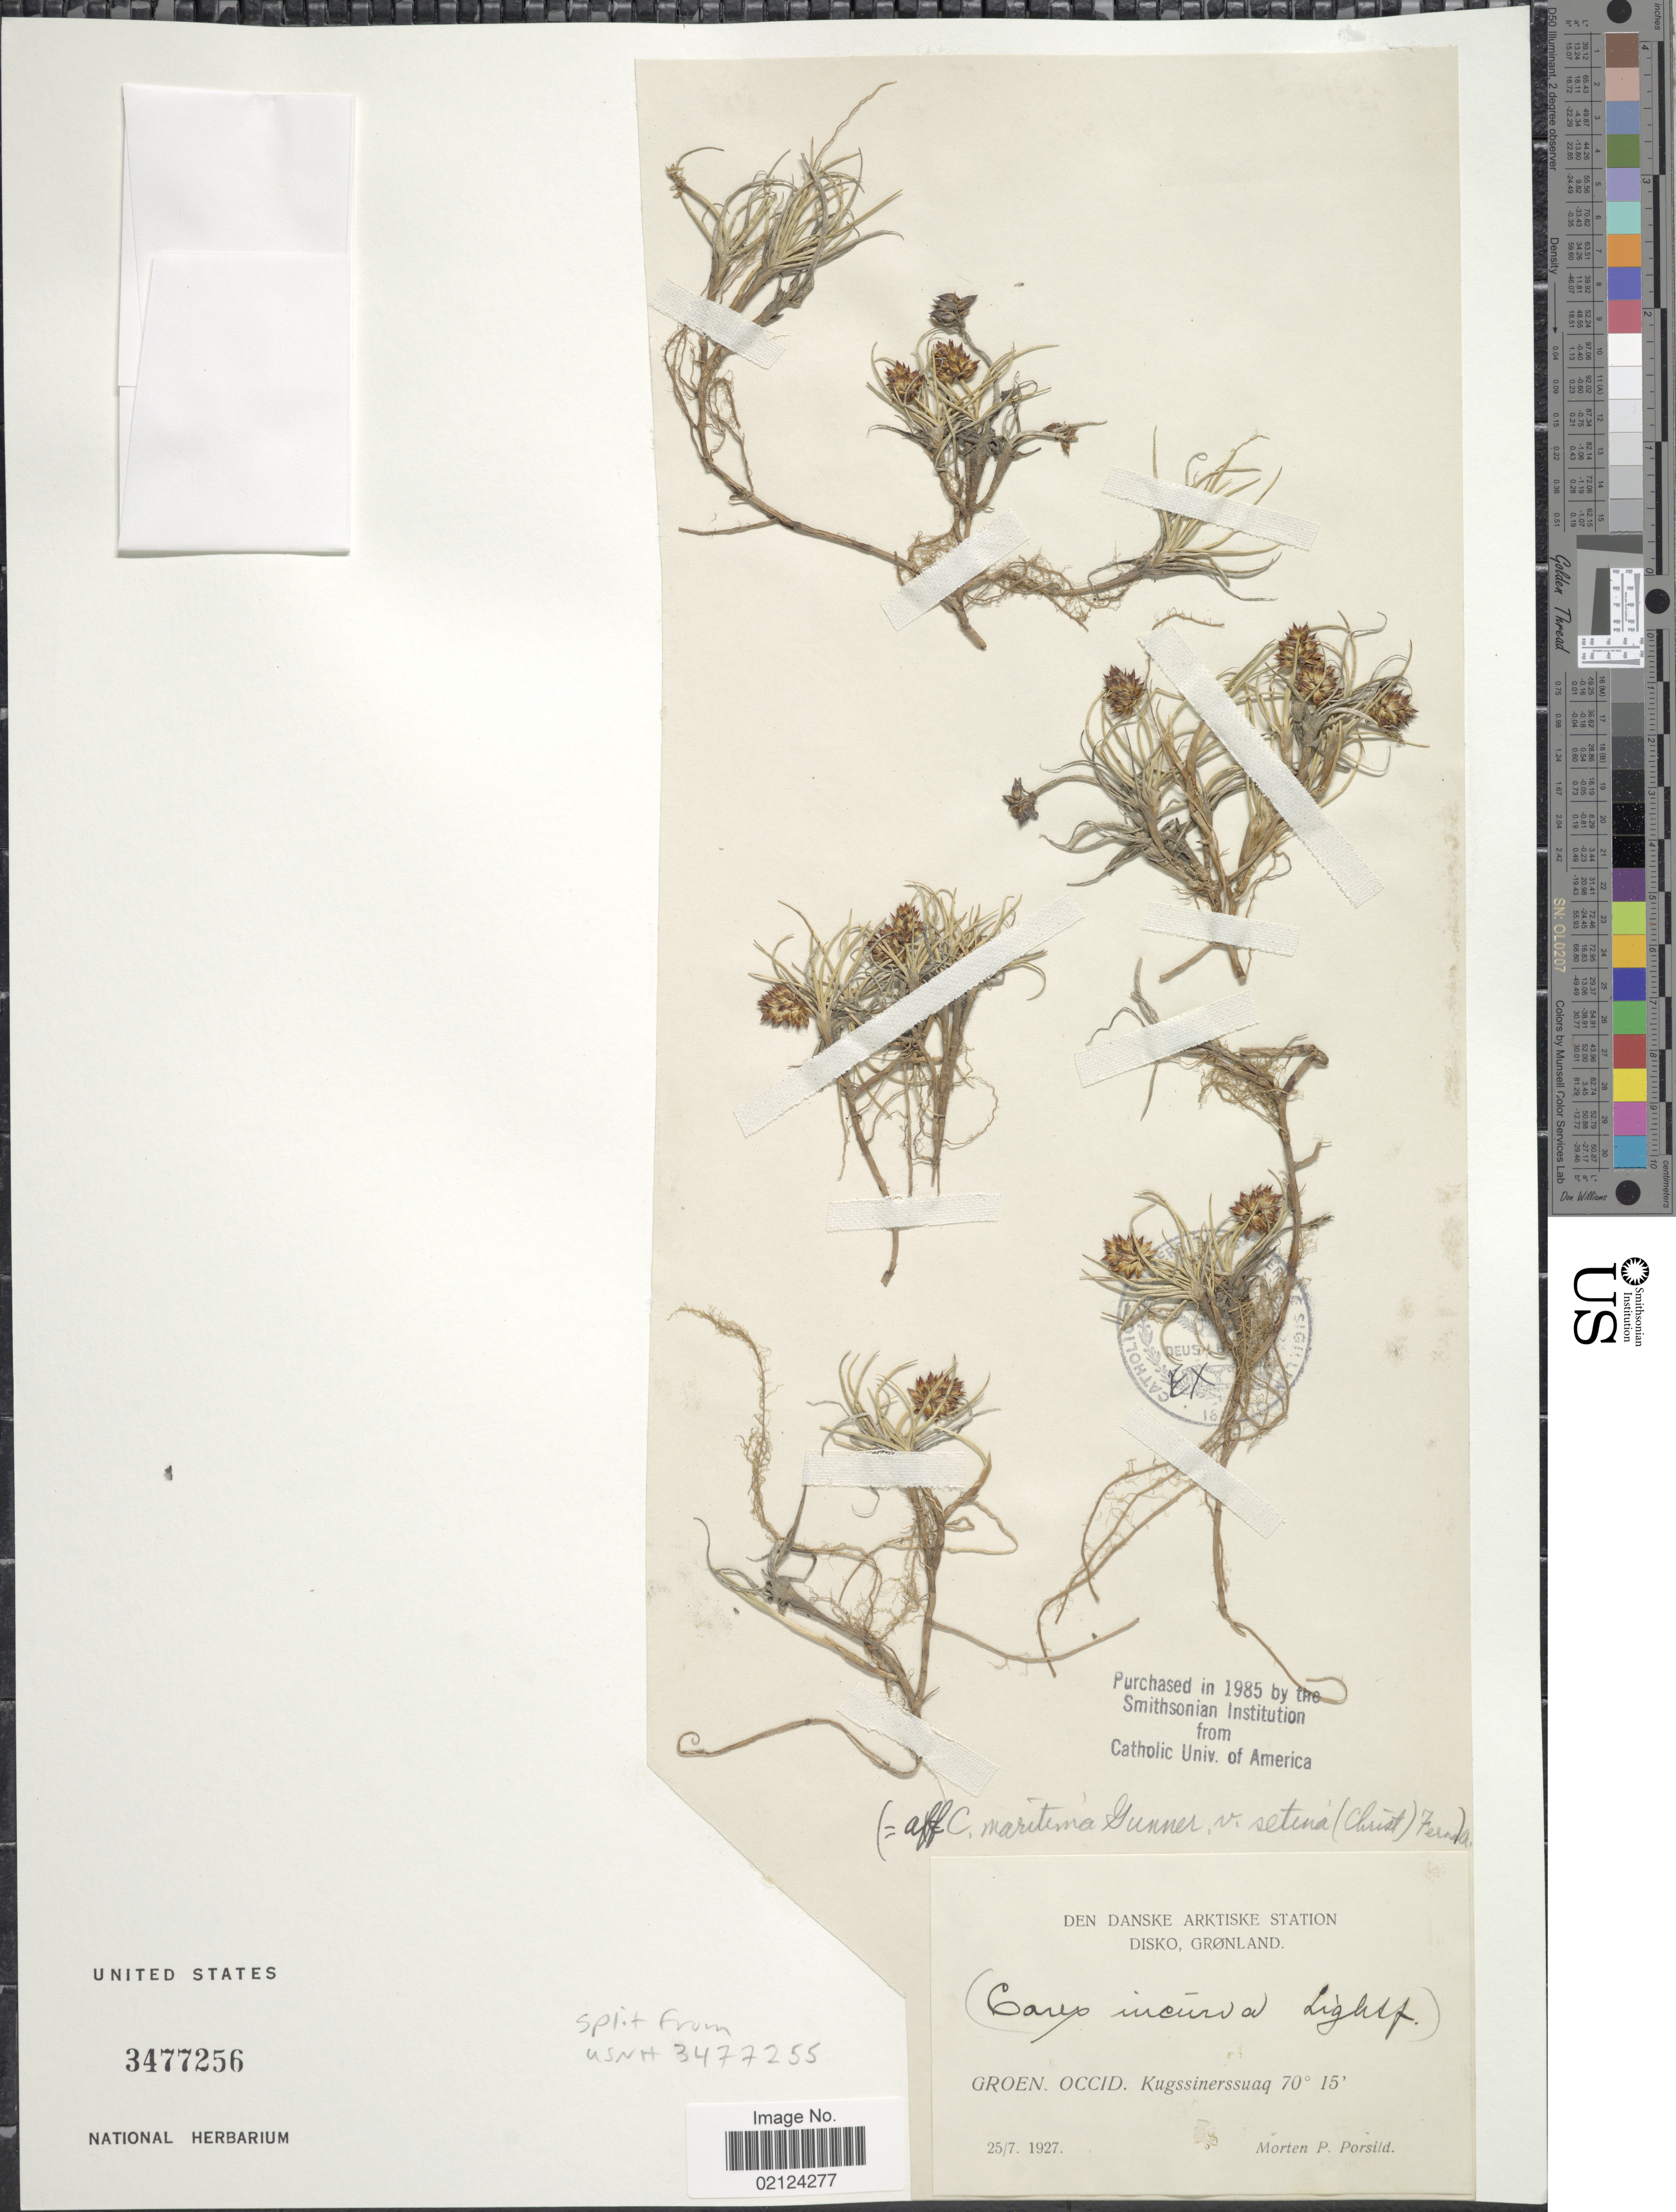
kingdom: Plantae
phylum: Tracheophyta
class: Liliopsida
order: Poales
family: Cyperaceae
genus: Carex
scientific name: Carex maritima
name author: Gunnerus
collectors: M. P. Porsild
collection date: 1927-07-25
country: Greenland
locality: Groen. Occid. Kugssinerssuaq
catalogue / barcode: US 3477256